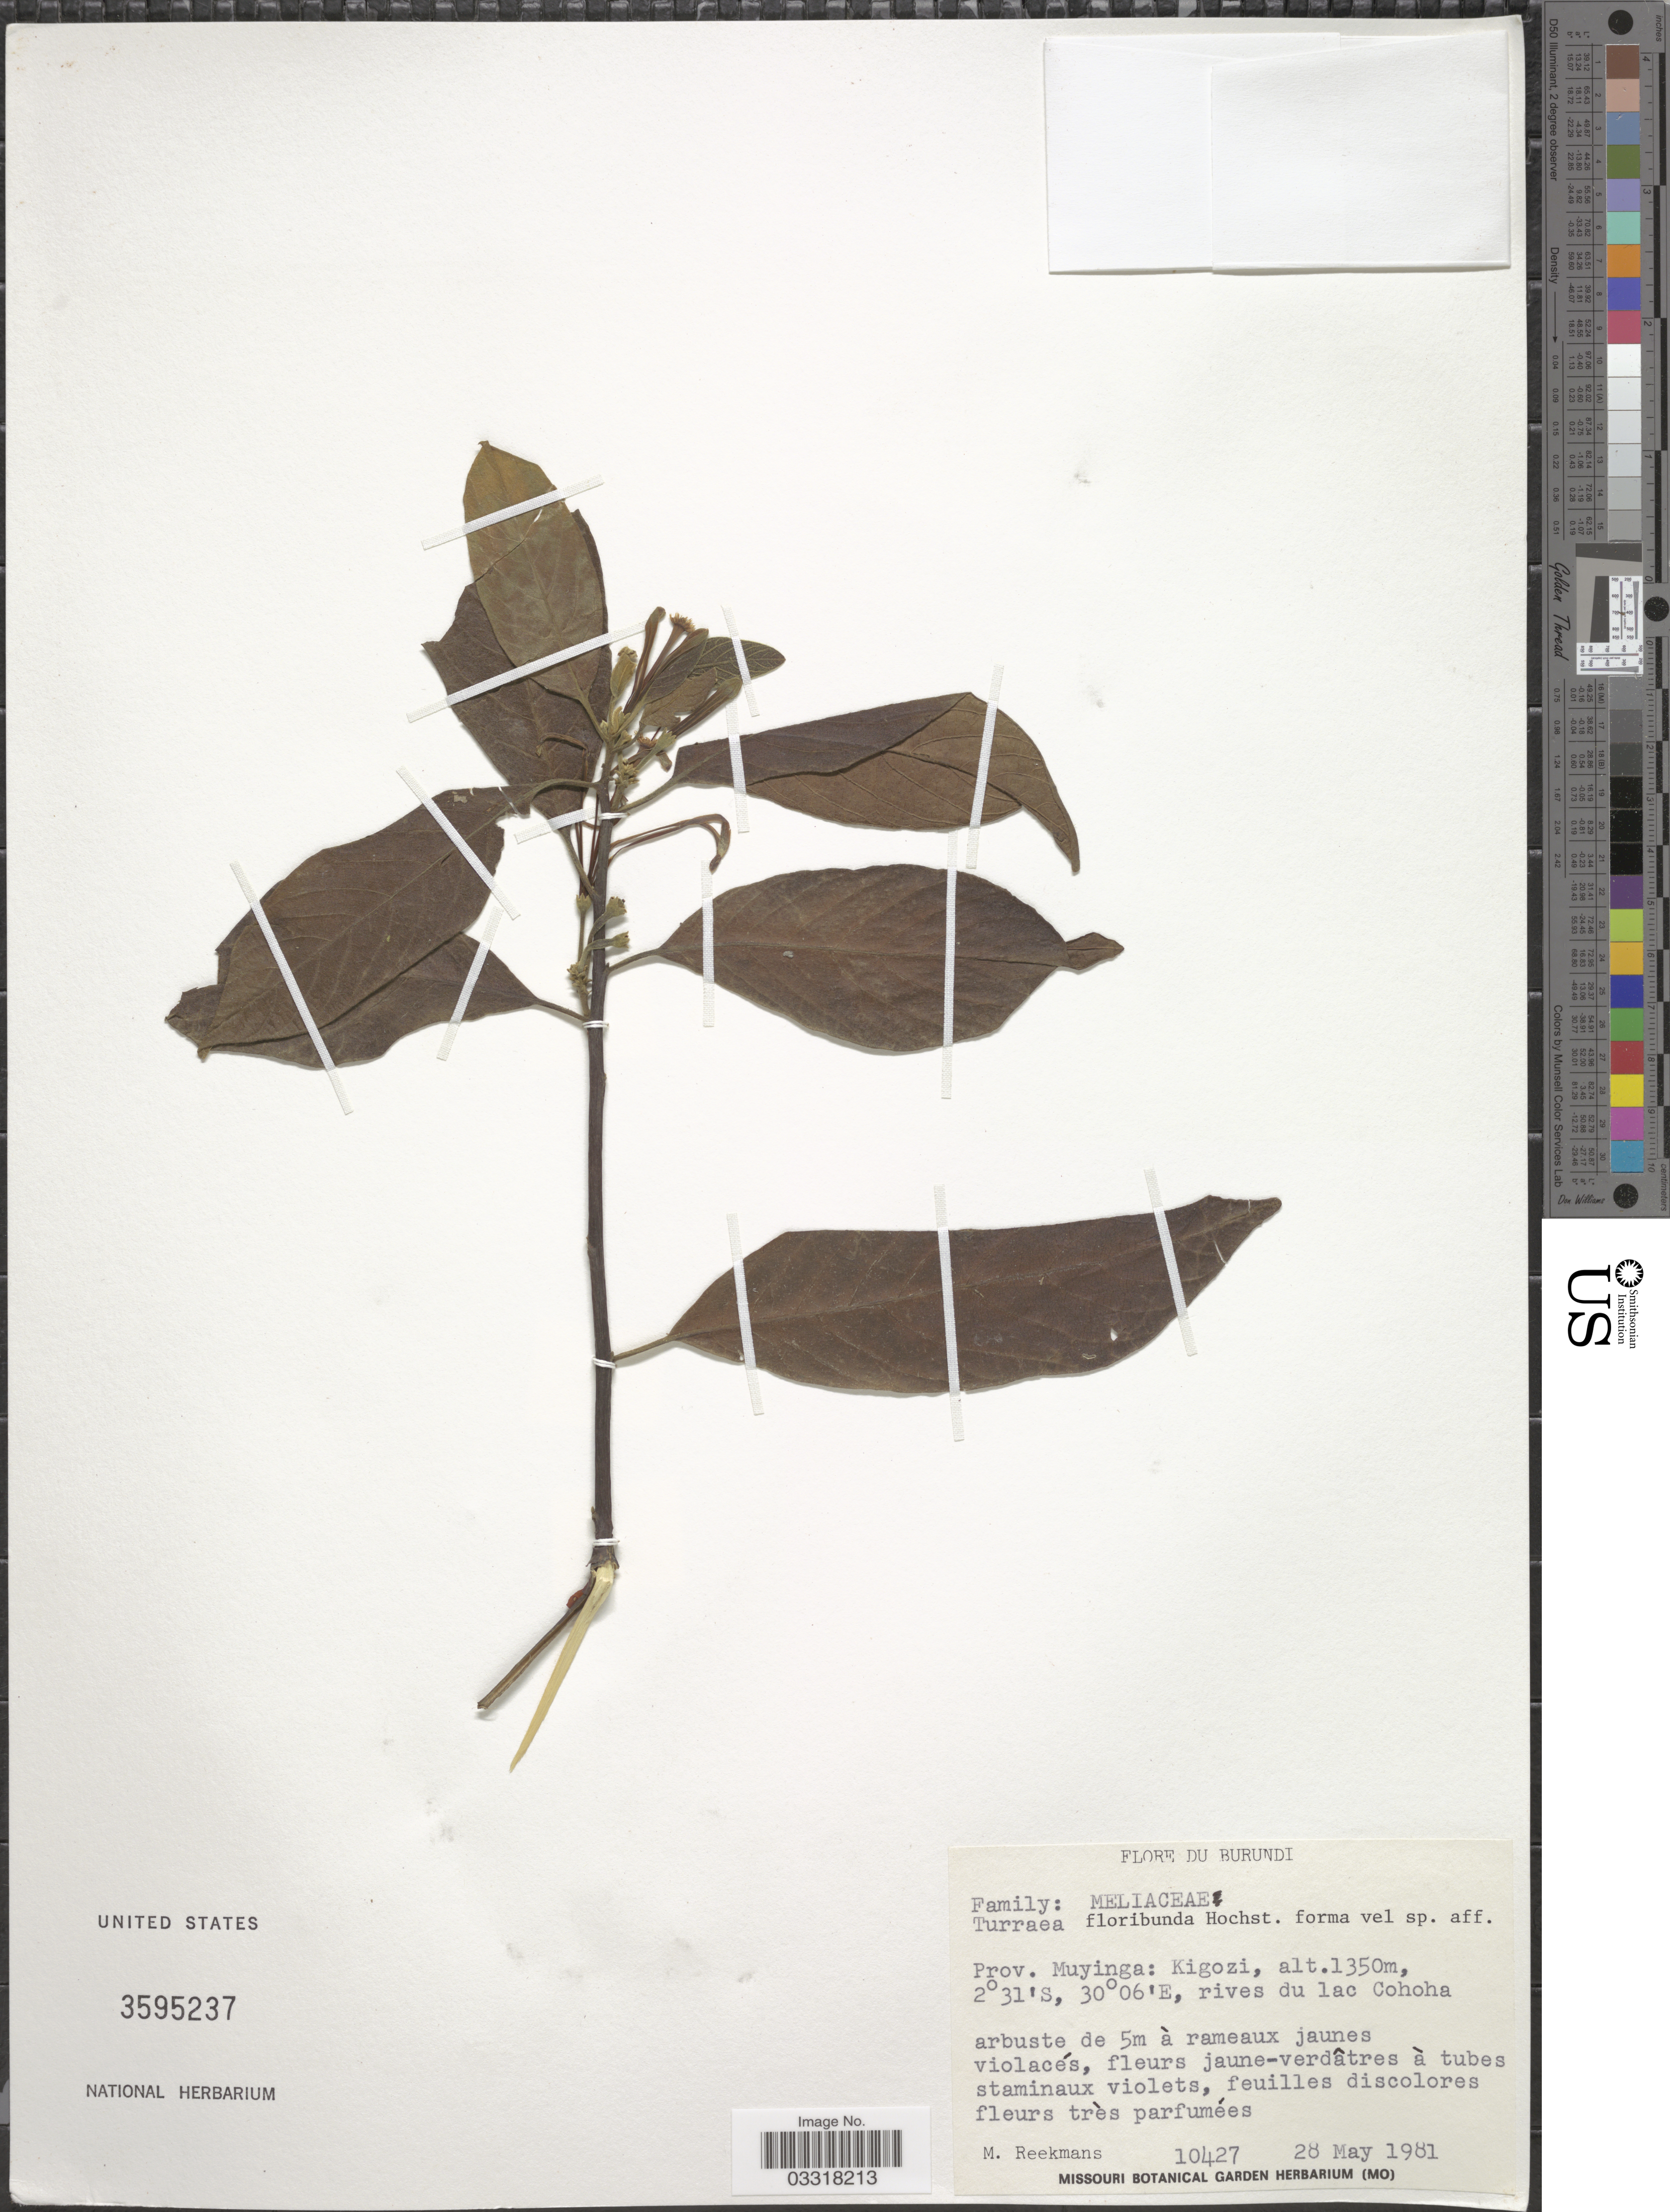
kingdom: Plantae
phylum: Tracheophyta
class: Magnoliopsida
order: Sapindales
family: Meliaceae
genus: Turraea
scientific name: Turraea floribunda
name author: Hochst.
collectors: M. Reekmans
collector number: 10427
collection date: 1981-05-28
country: Burundi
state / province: Muyinga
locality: Kigozi, rives du lac Cohoha.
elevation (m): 1350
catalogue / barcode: US 3595237